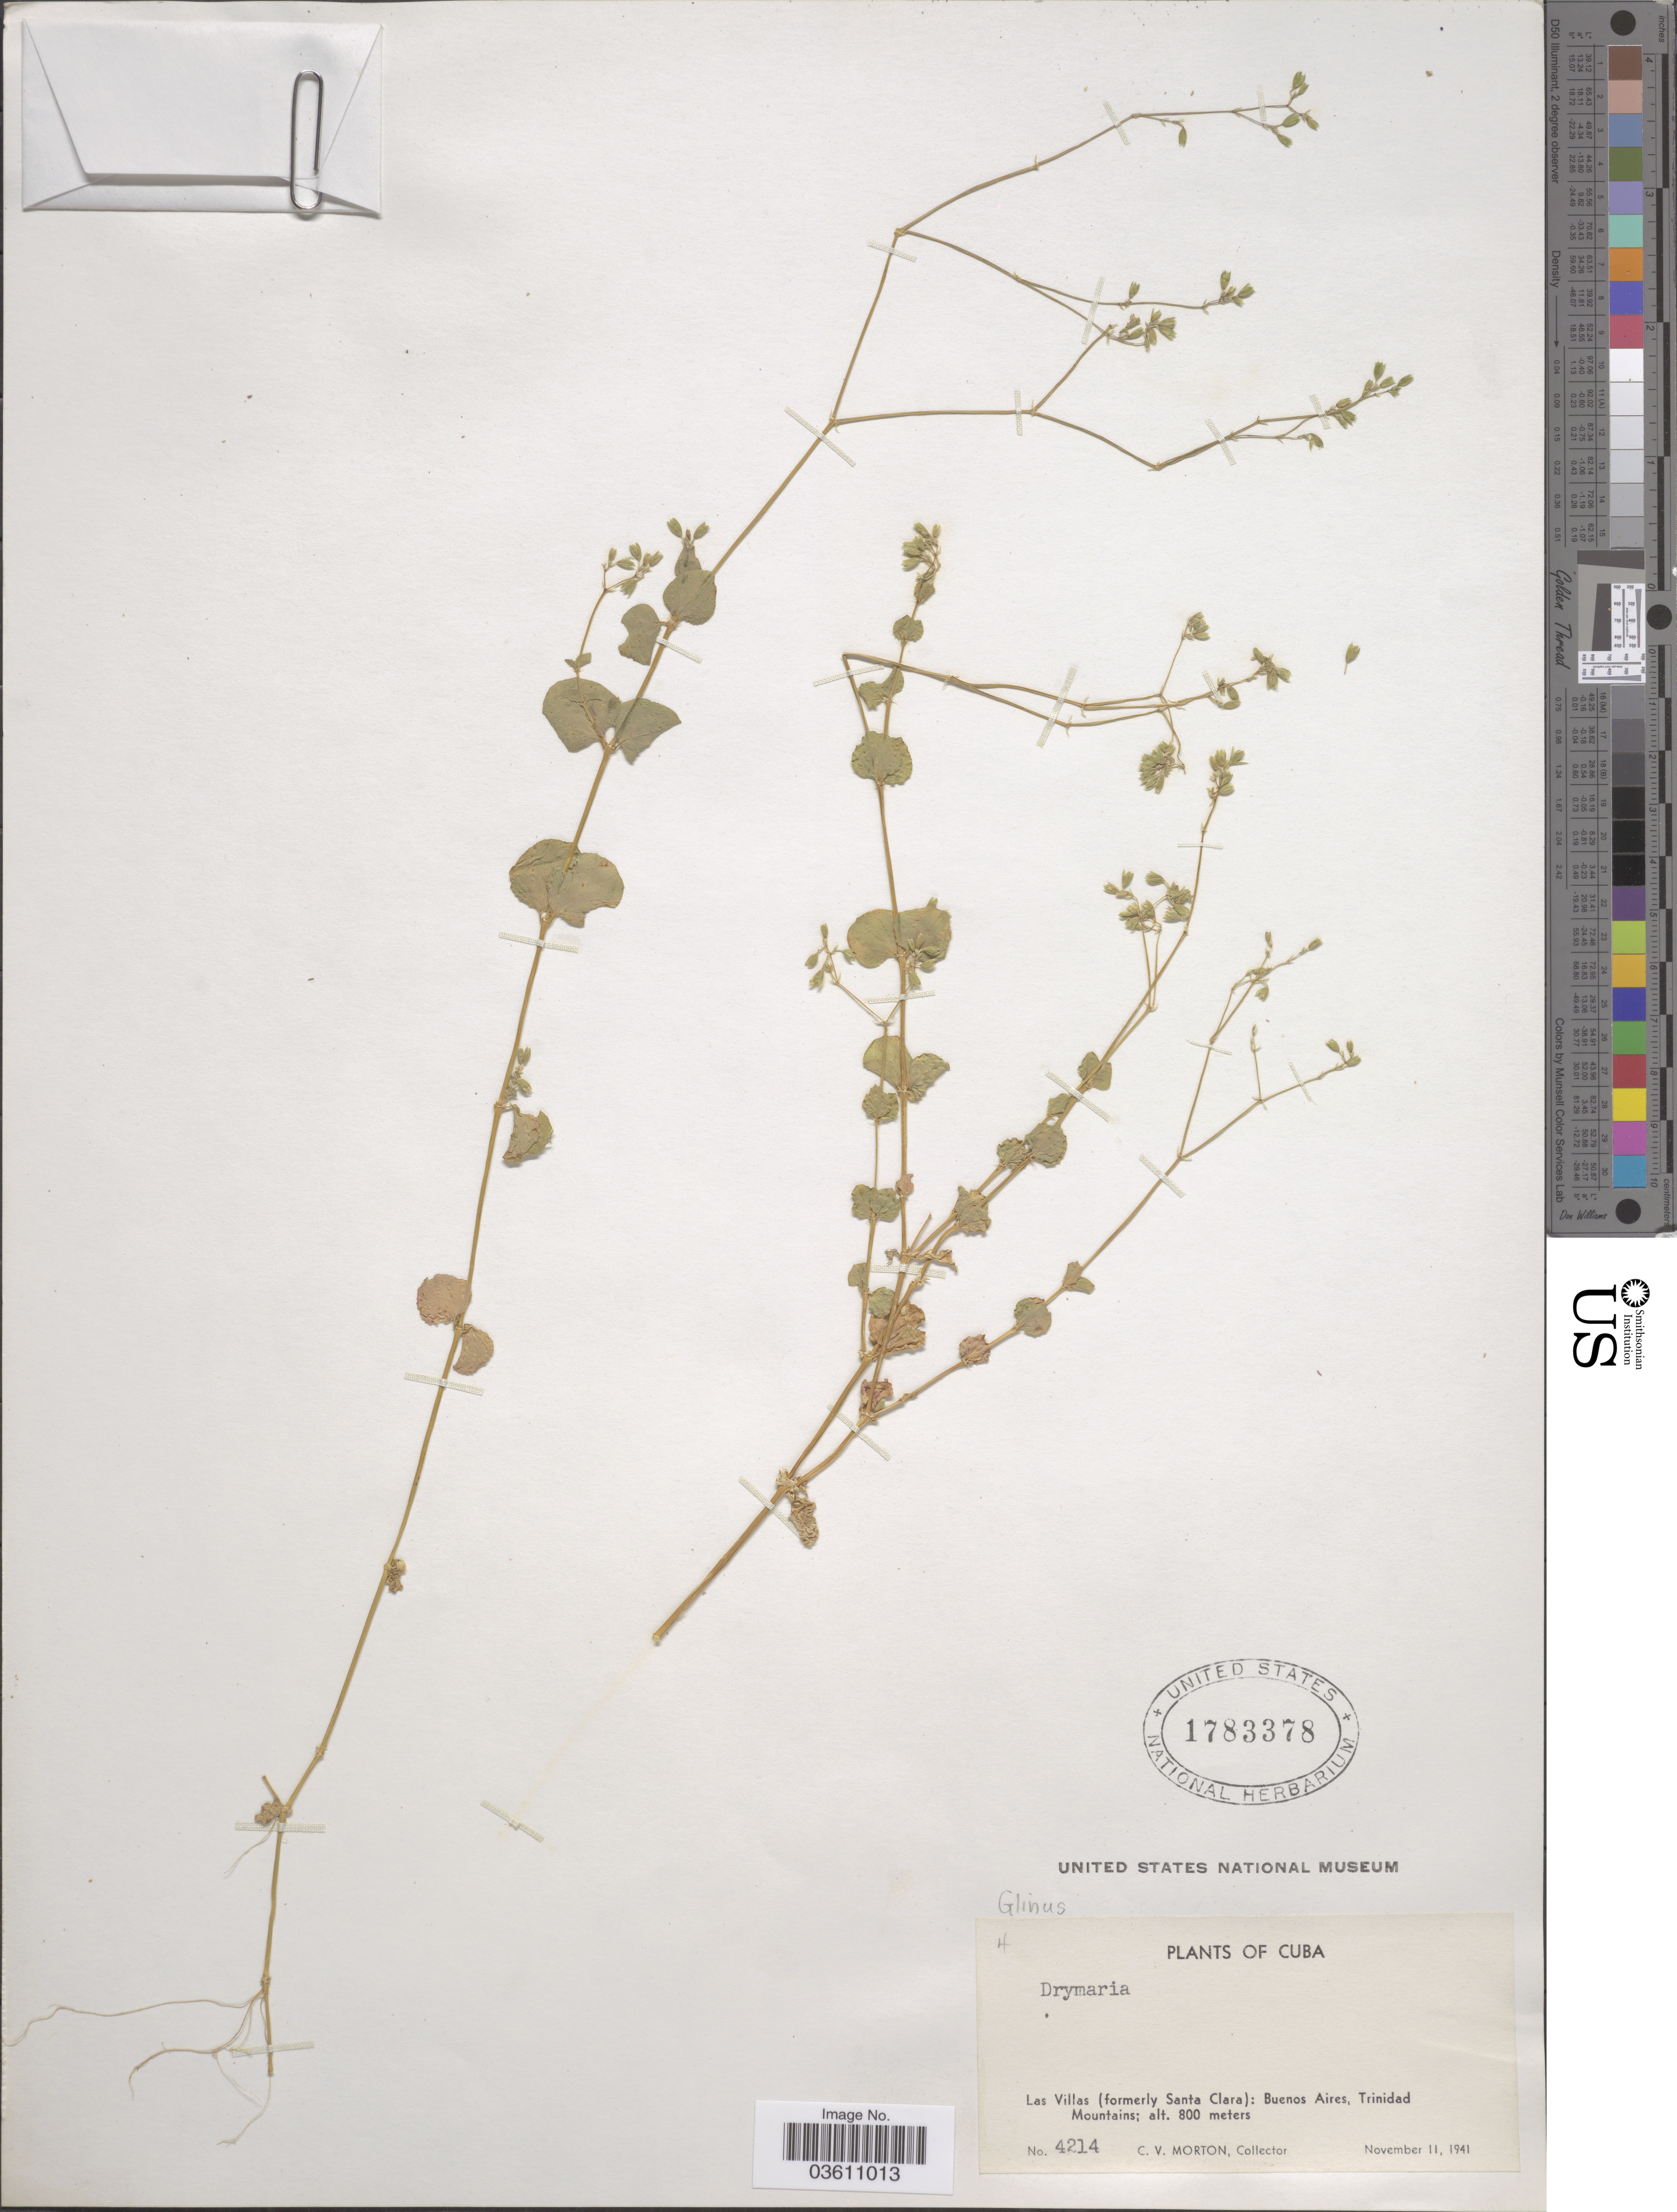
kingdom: Plantae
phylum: Tracheophyta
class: Magnoliopsida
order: Caryophyllales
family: Caryophyllaceae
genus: Drymaria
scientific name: Drymaria cordata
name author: (L.) Willd. ex Schult.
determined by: Strong, Mark T., (BOT), Smithsonian Institution - National Museum of Natural History (UNITED STATES)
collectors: C. V. Morton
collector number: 4214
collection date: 1941-11-11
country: Cuba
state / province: Las Villas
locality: (Formerly Santa Clara): Buenos Aires, Trinidad Mountains.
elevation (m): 800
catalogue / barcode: US 1783378